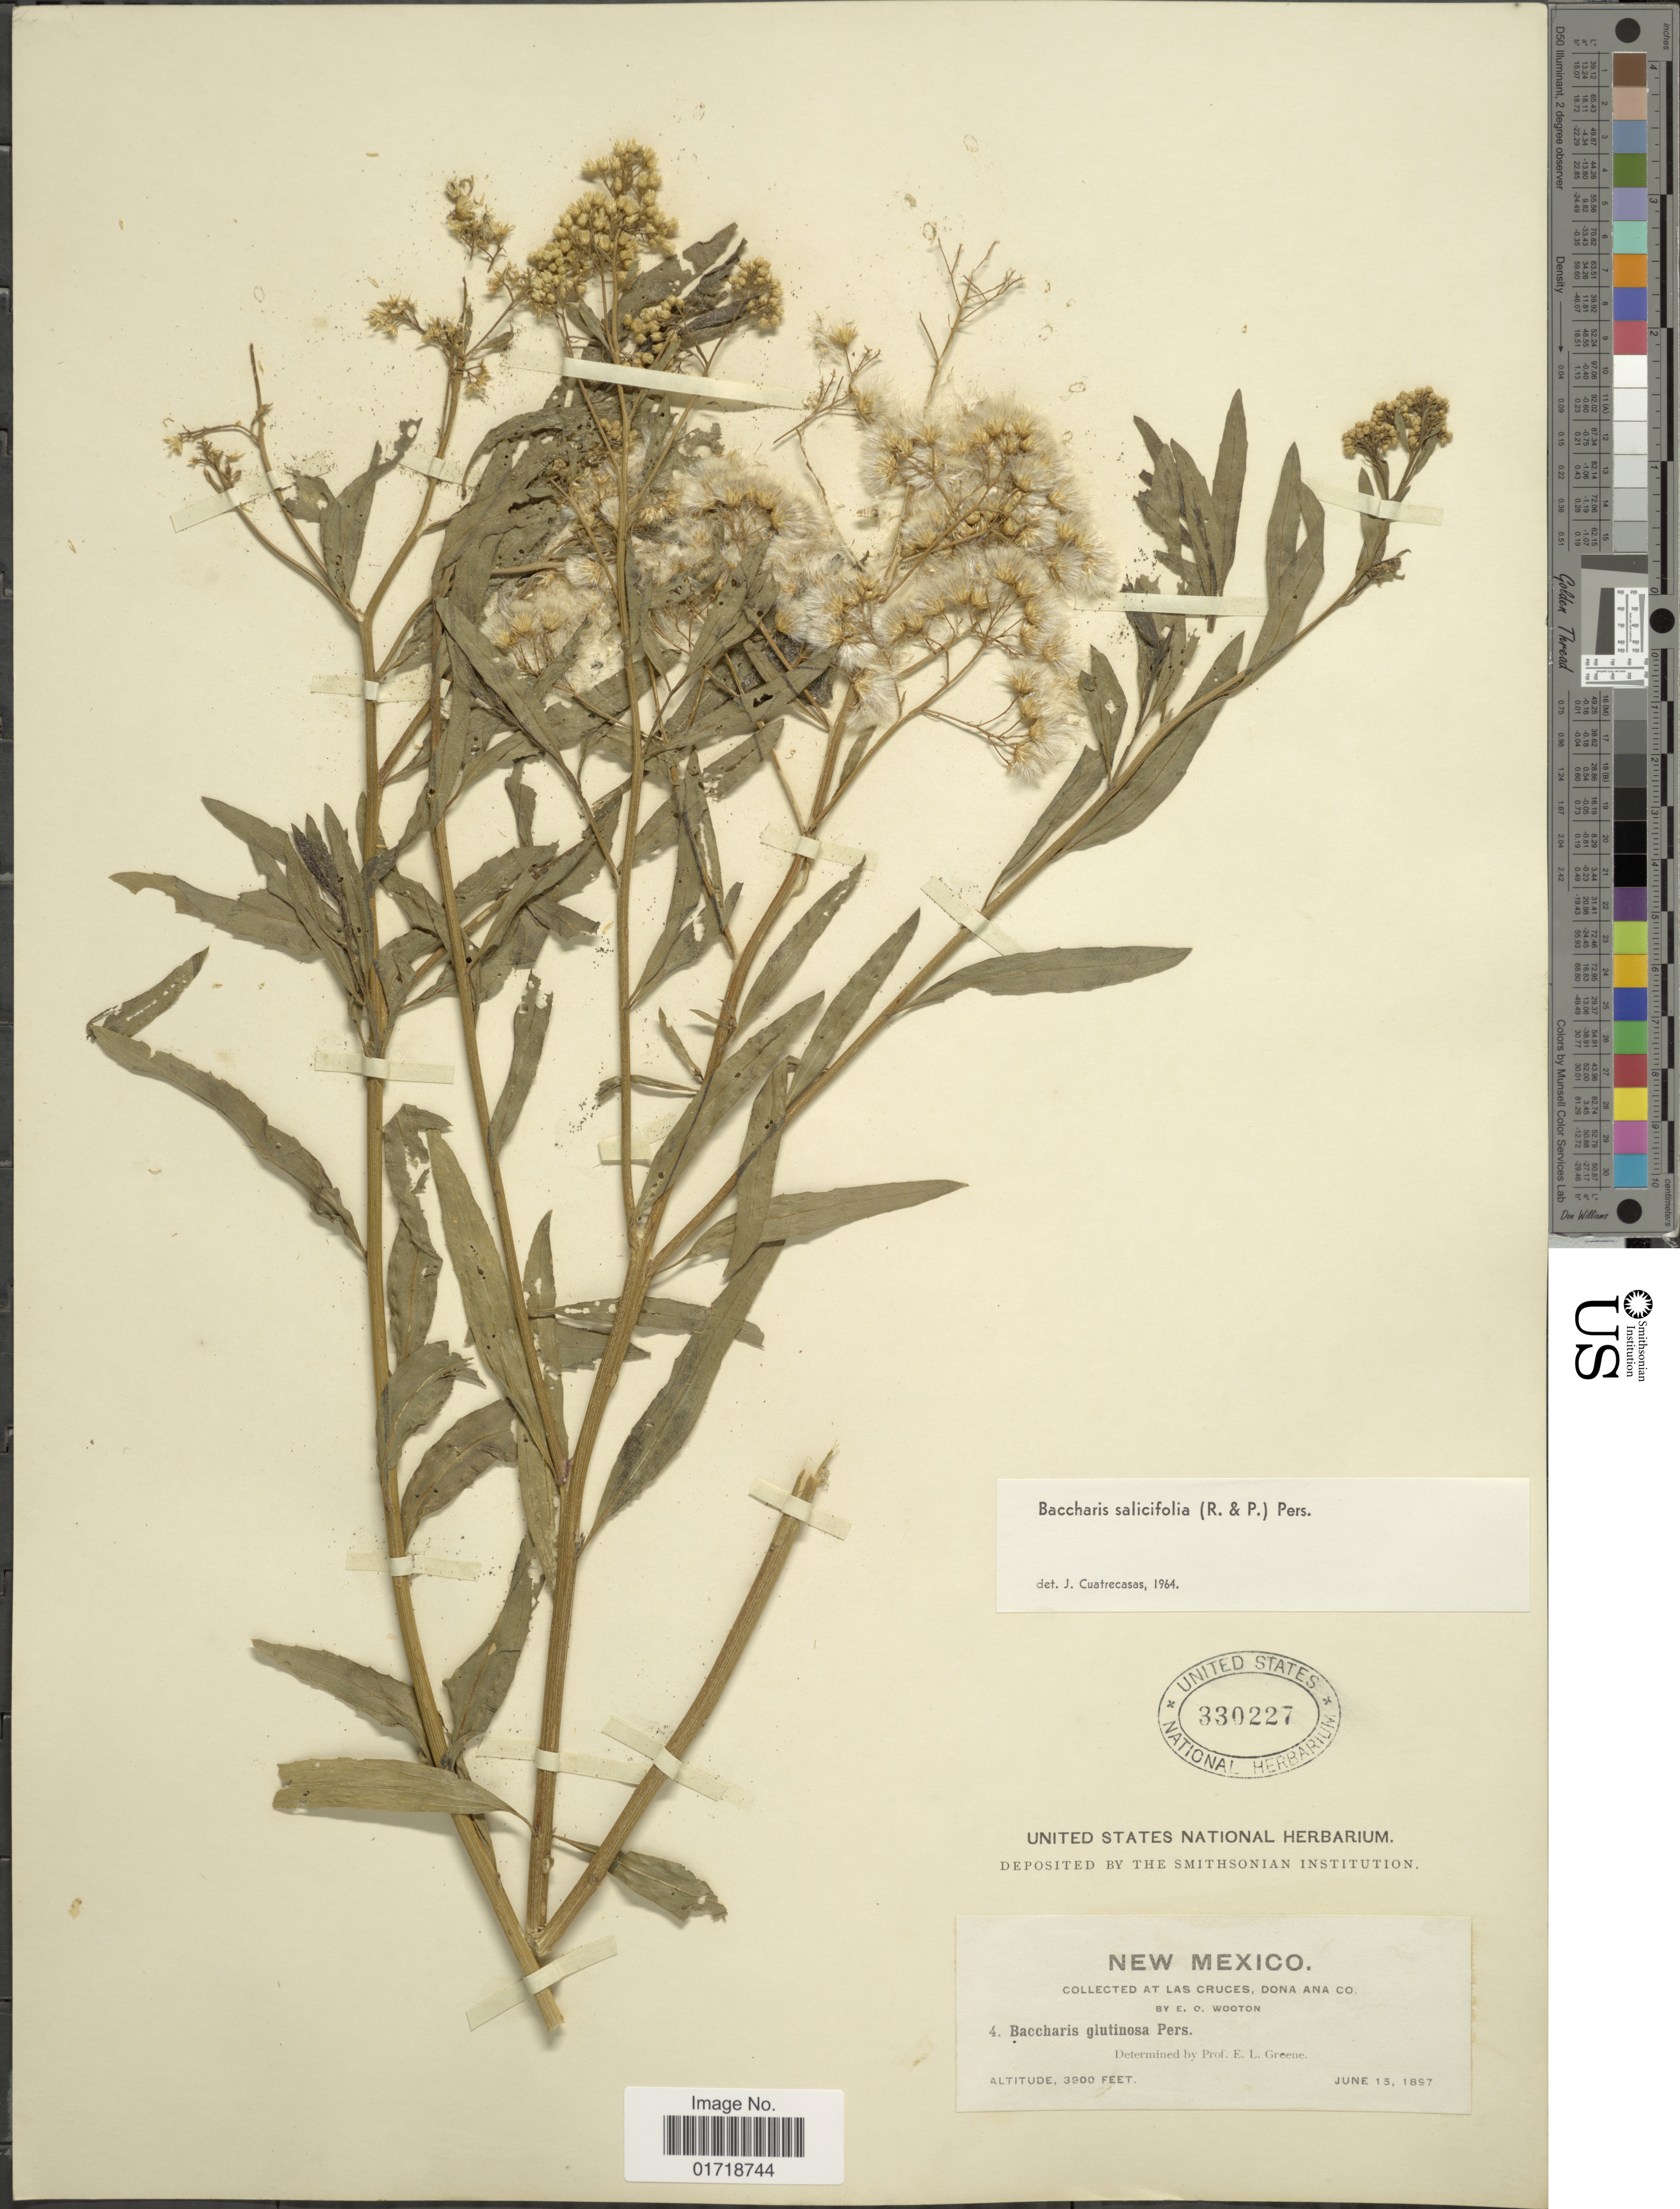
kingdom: Plantae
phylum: Tracheophyta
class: Magnoliopsida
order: Asterales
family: Asteraceae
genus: Baccharis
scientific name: Baccharis glutinosa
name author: Pers.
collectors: E. O. Wooton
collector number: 4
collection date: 1897-06-16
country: United States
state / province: New Mexico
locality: Las Cruces, Dona Ana Co.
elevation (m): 1189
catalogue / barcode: US 330227